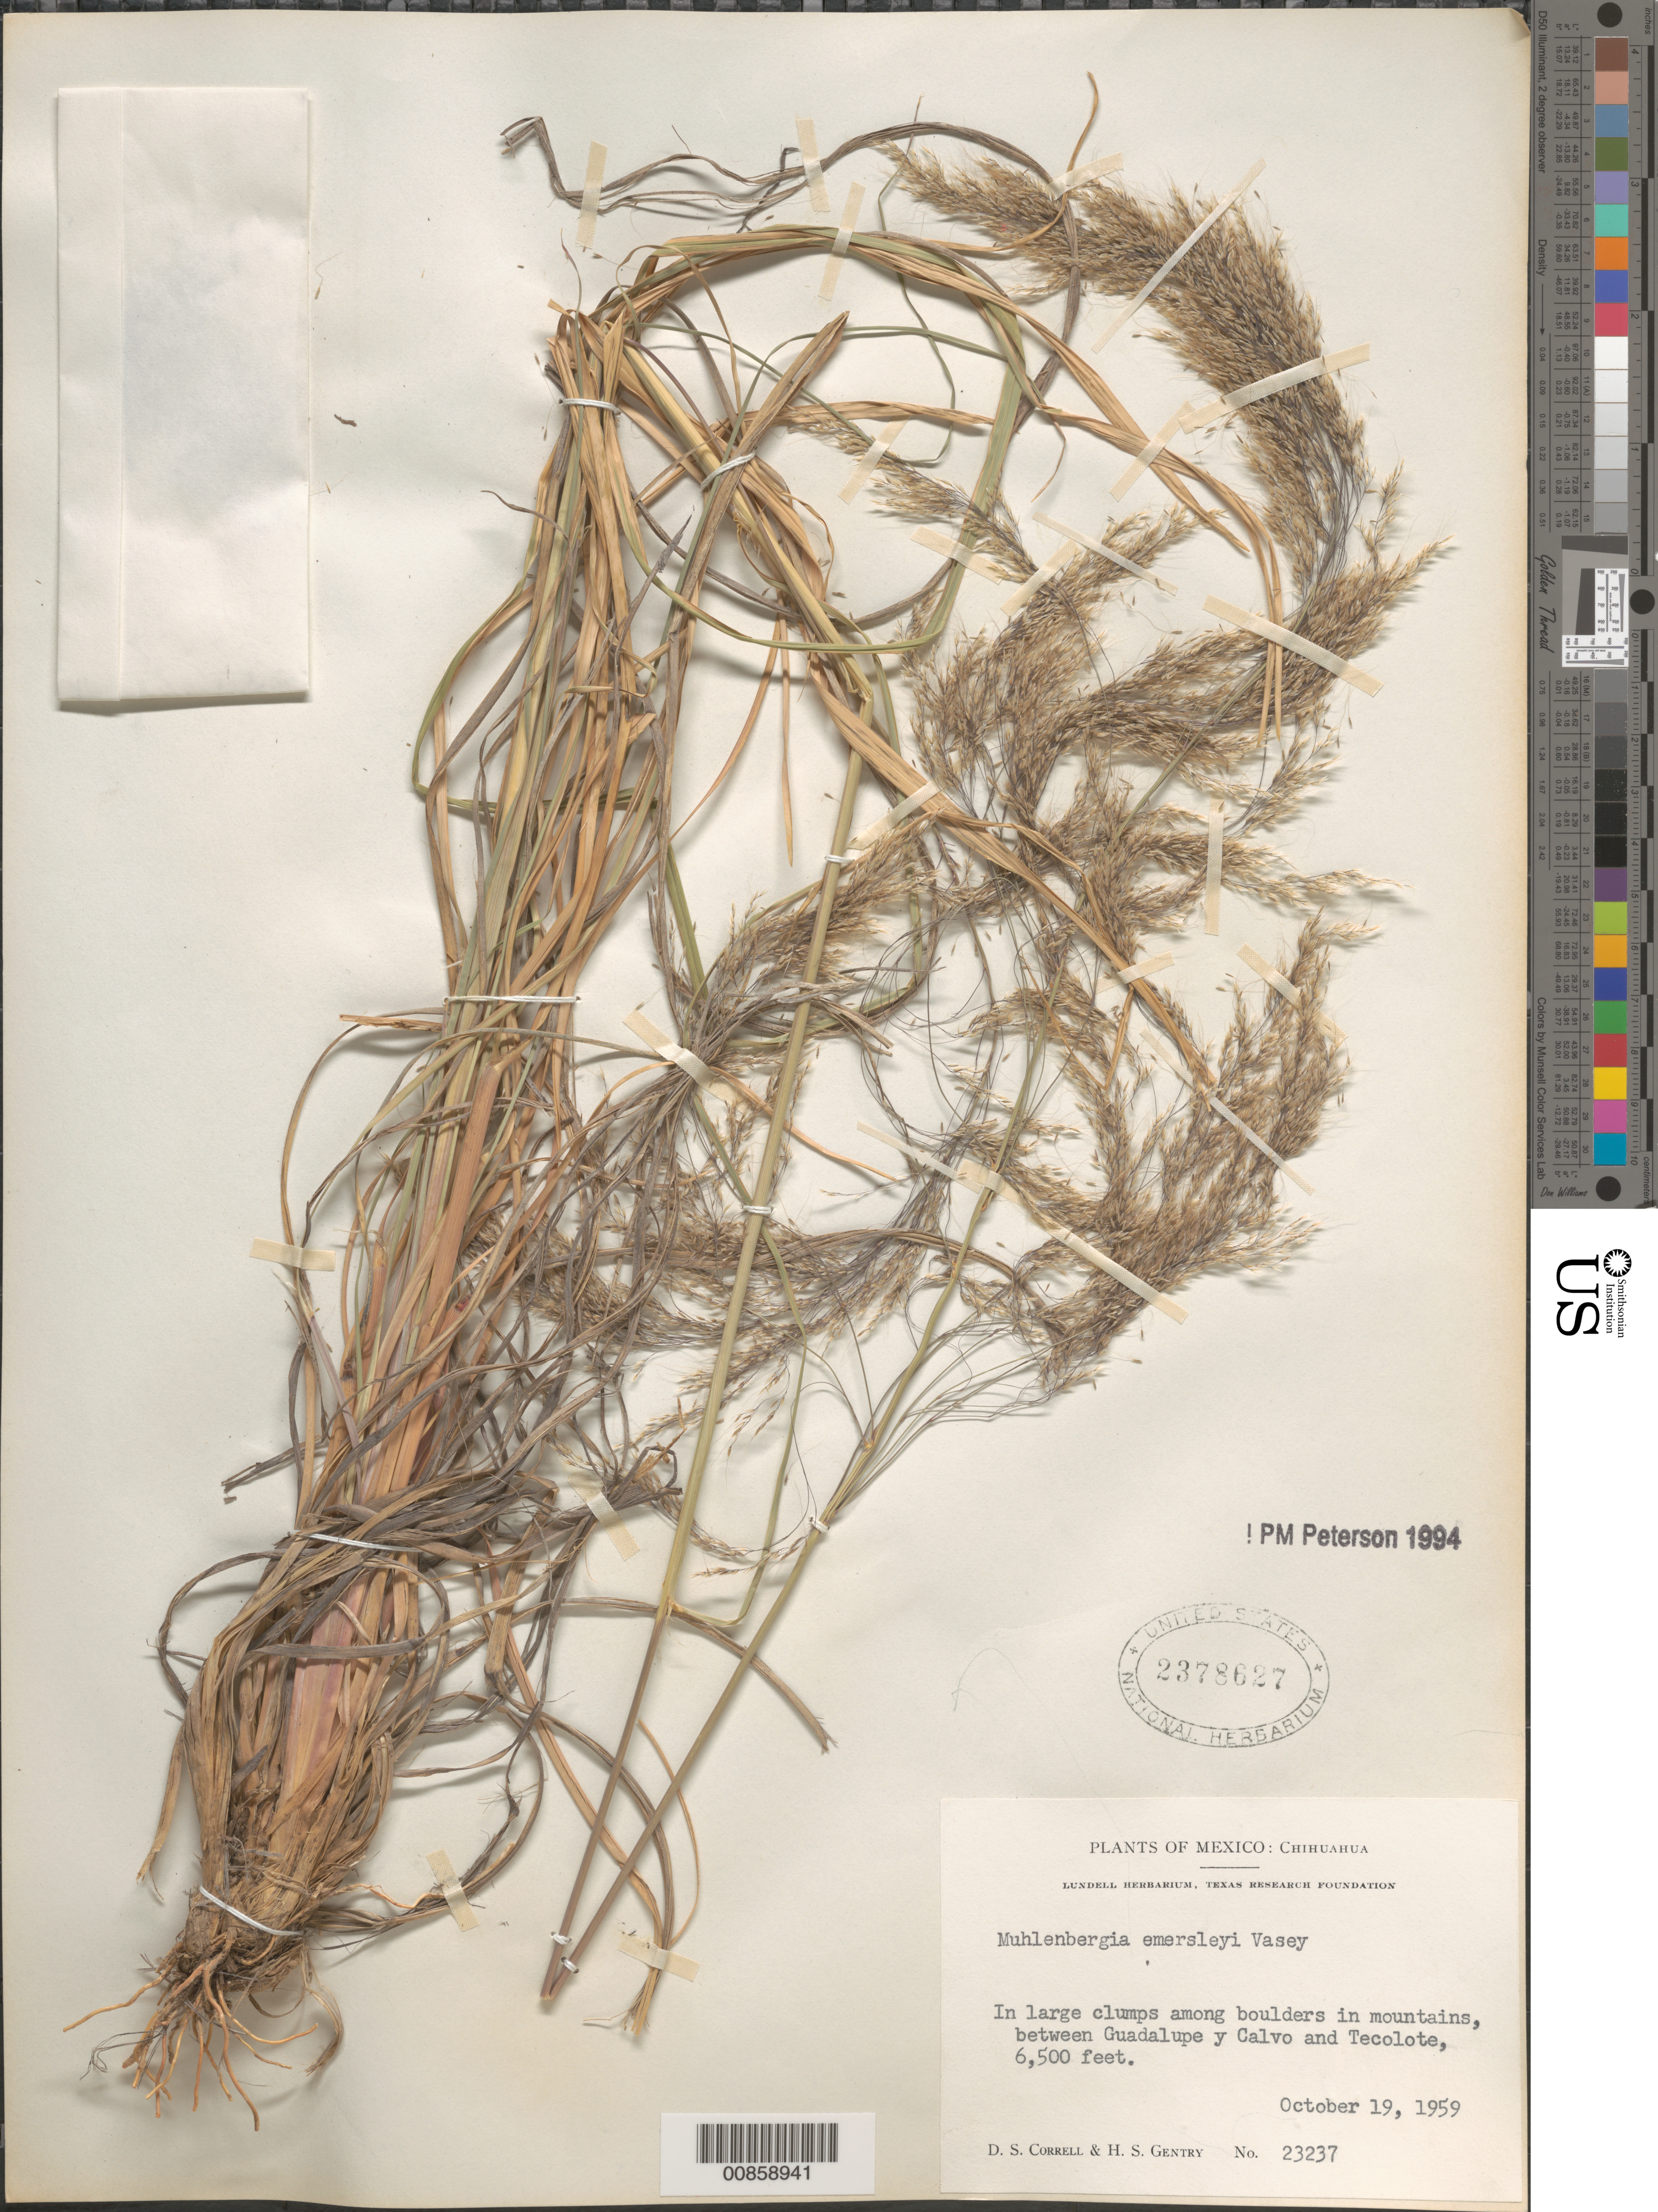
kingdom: Plantae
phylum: Tracheophyta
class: Liliopsida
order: Poales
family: Poaceae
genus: Muhlenbergia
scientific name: Muhlenbergia emersleyi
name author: Vasey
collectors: D. S. Correll & H. S. Gentry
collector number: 23237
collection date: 1959-10-19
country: Mexico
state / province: Chihuahua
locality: In large clump among boulders in mountains, between Guadalupe y Calvo and Tecolote.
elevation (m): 1981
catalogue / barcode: US 2378627